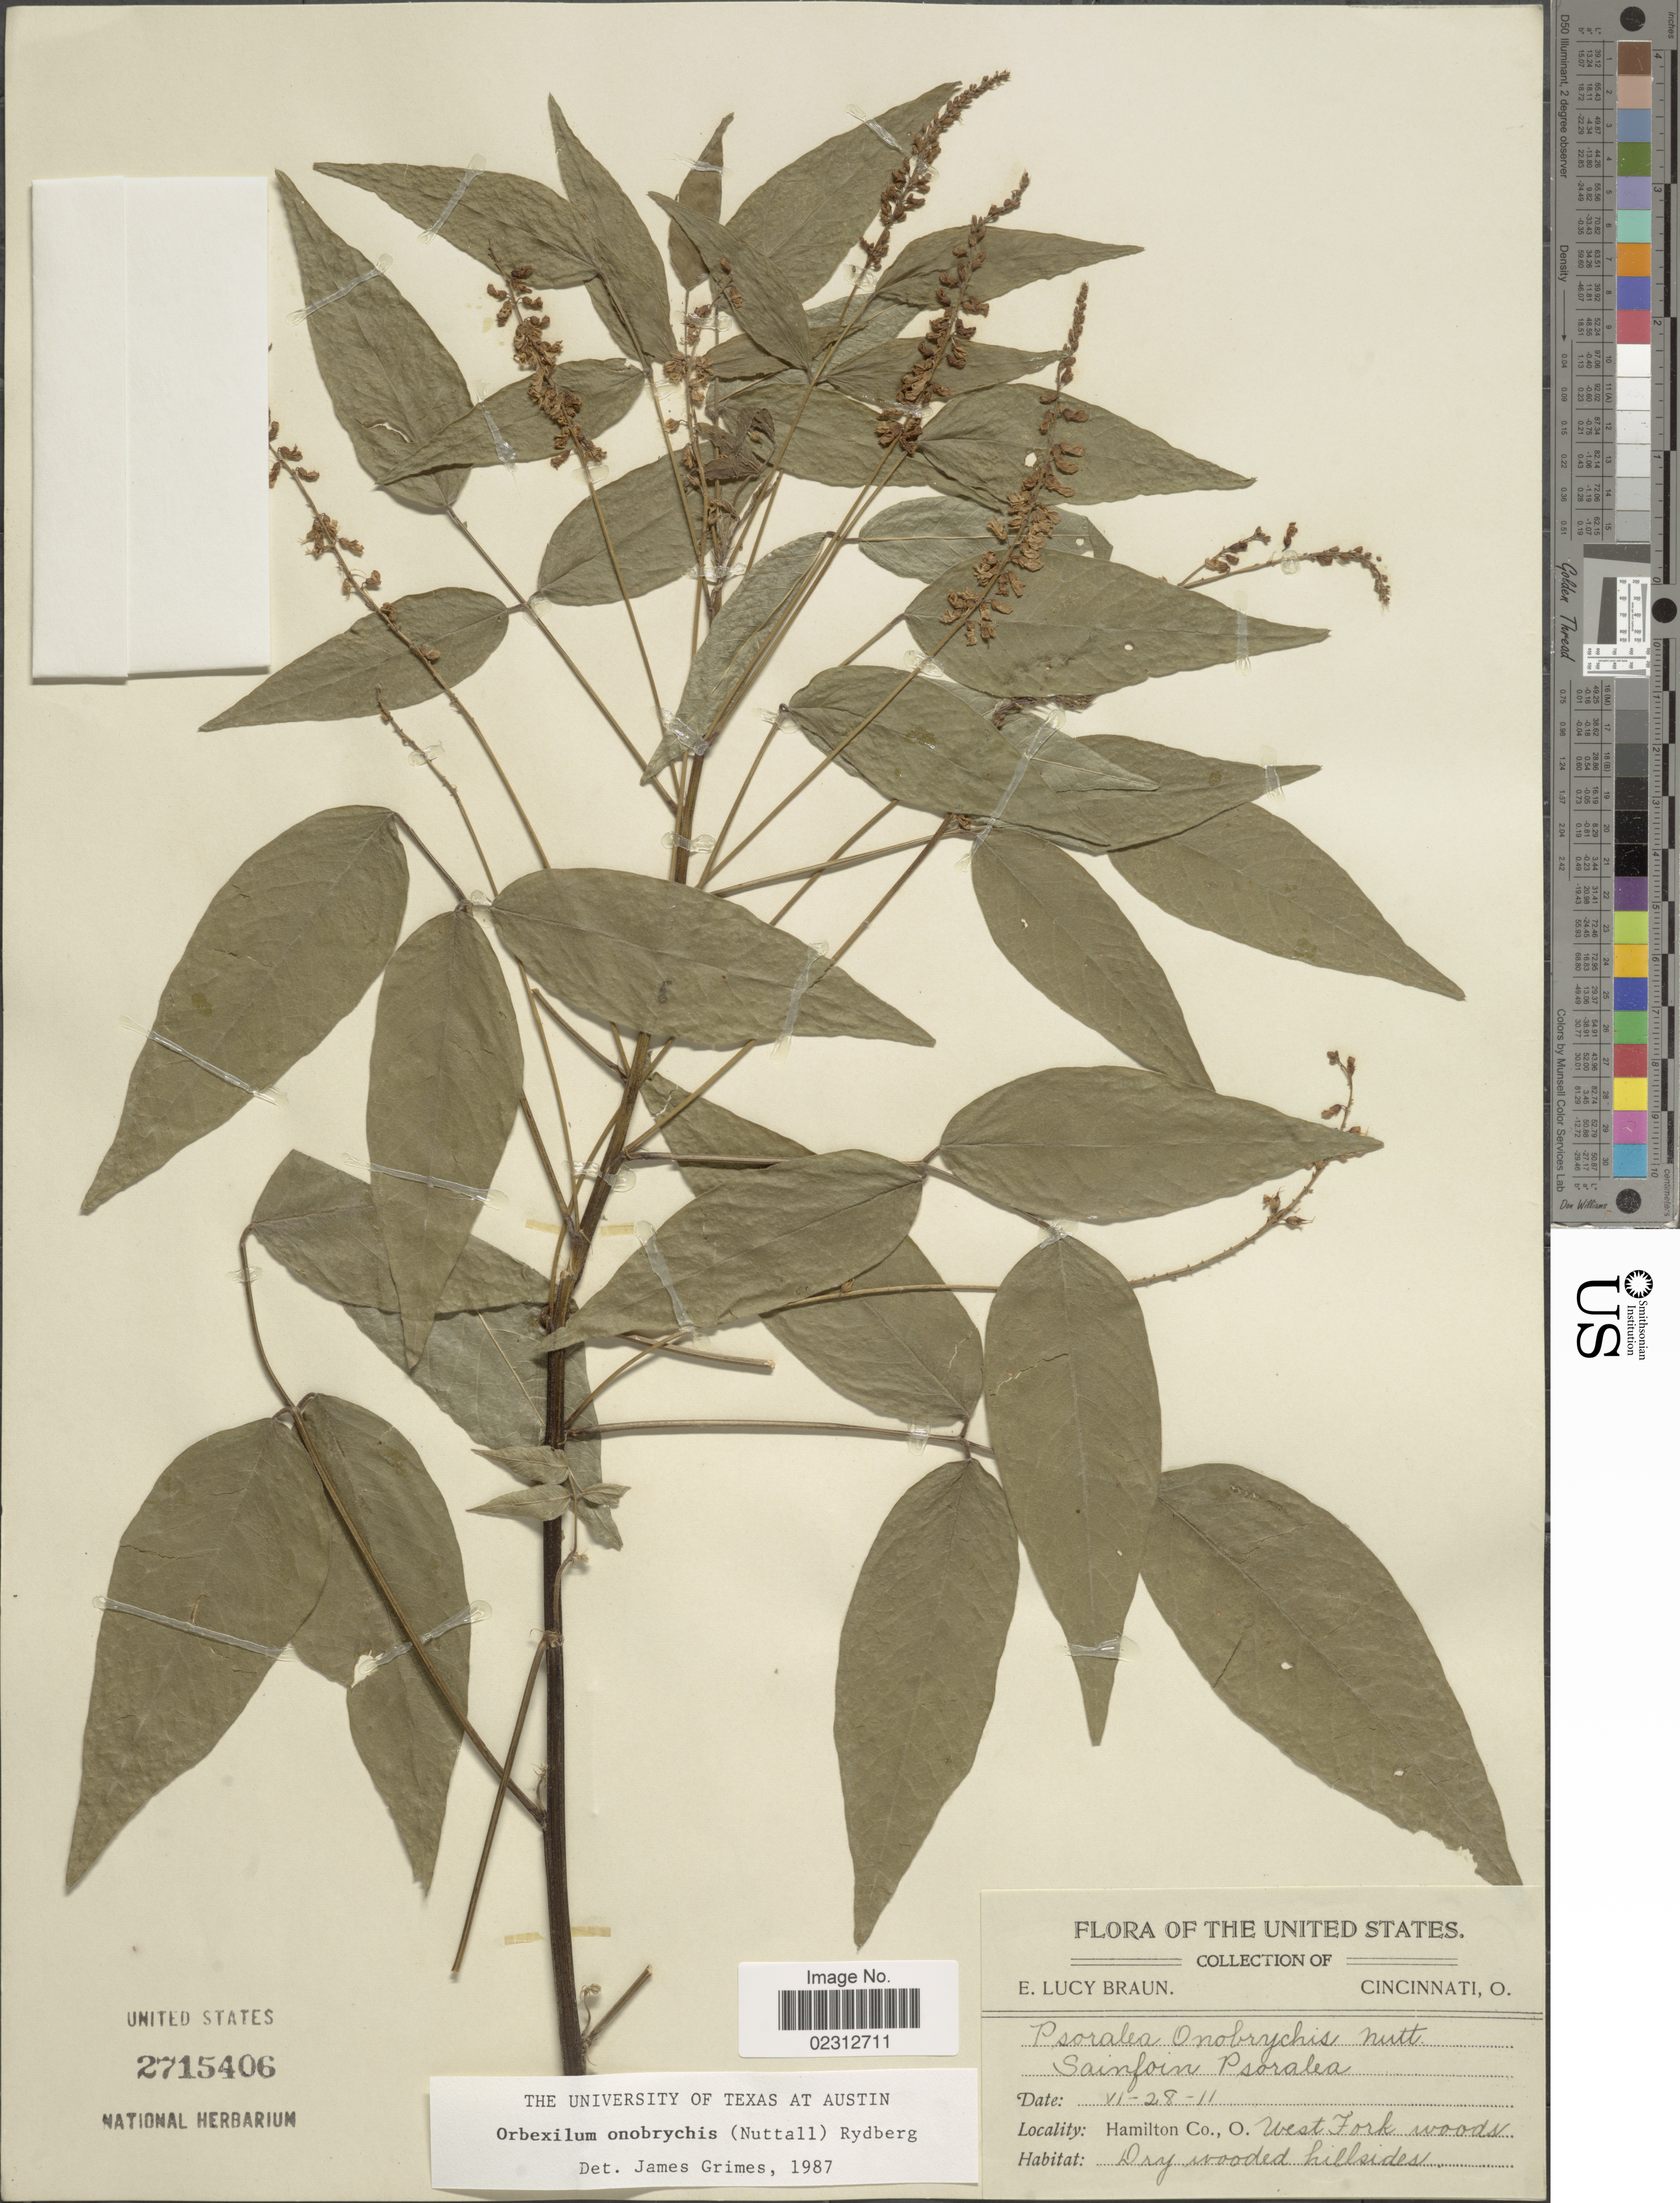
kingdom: Plantae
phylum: Tracheophyta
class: Magnoliopsida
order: Fabales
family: Fabaceae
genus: Orbexilum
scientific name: Orbexilum onobrychis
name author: (Nutt.) Rydb.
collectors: E. L. Braun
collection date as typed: Transcribed d/m/y: 28/6/11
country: United States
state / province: Ohio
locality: Hamilton Co., West Fork Woods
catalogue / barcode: US 2715406